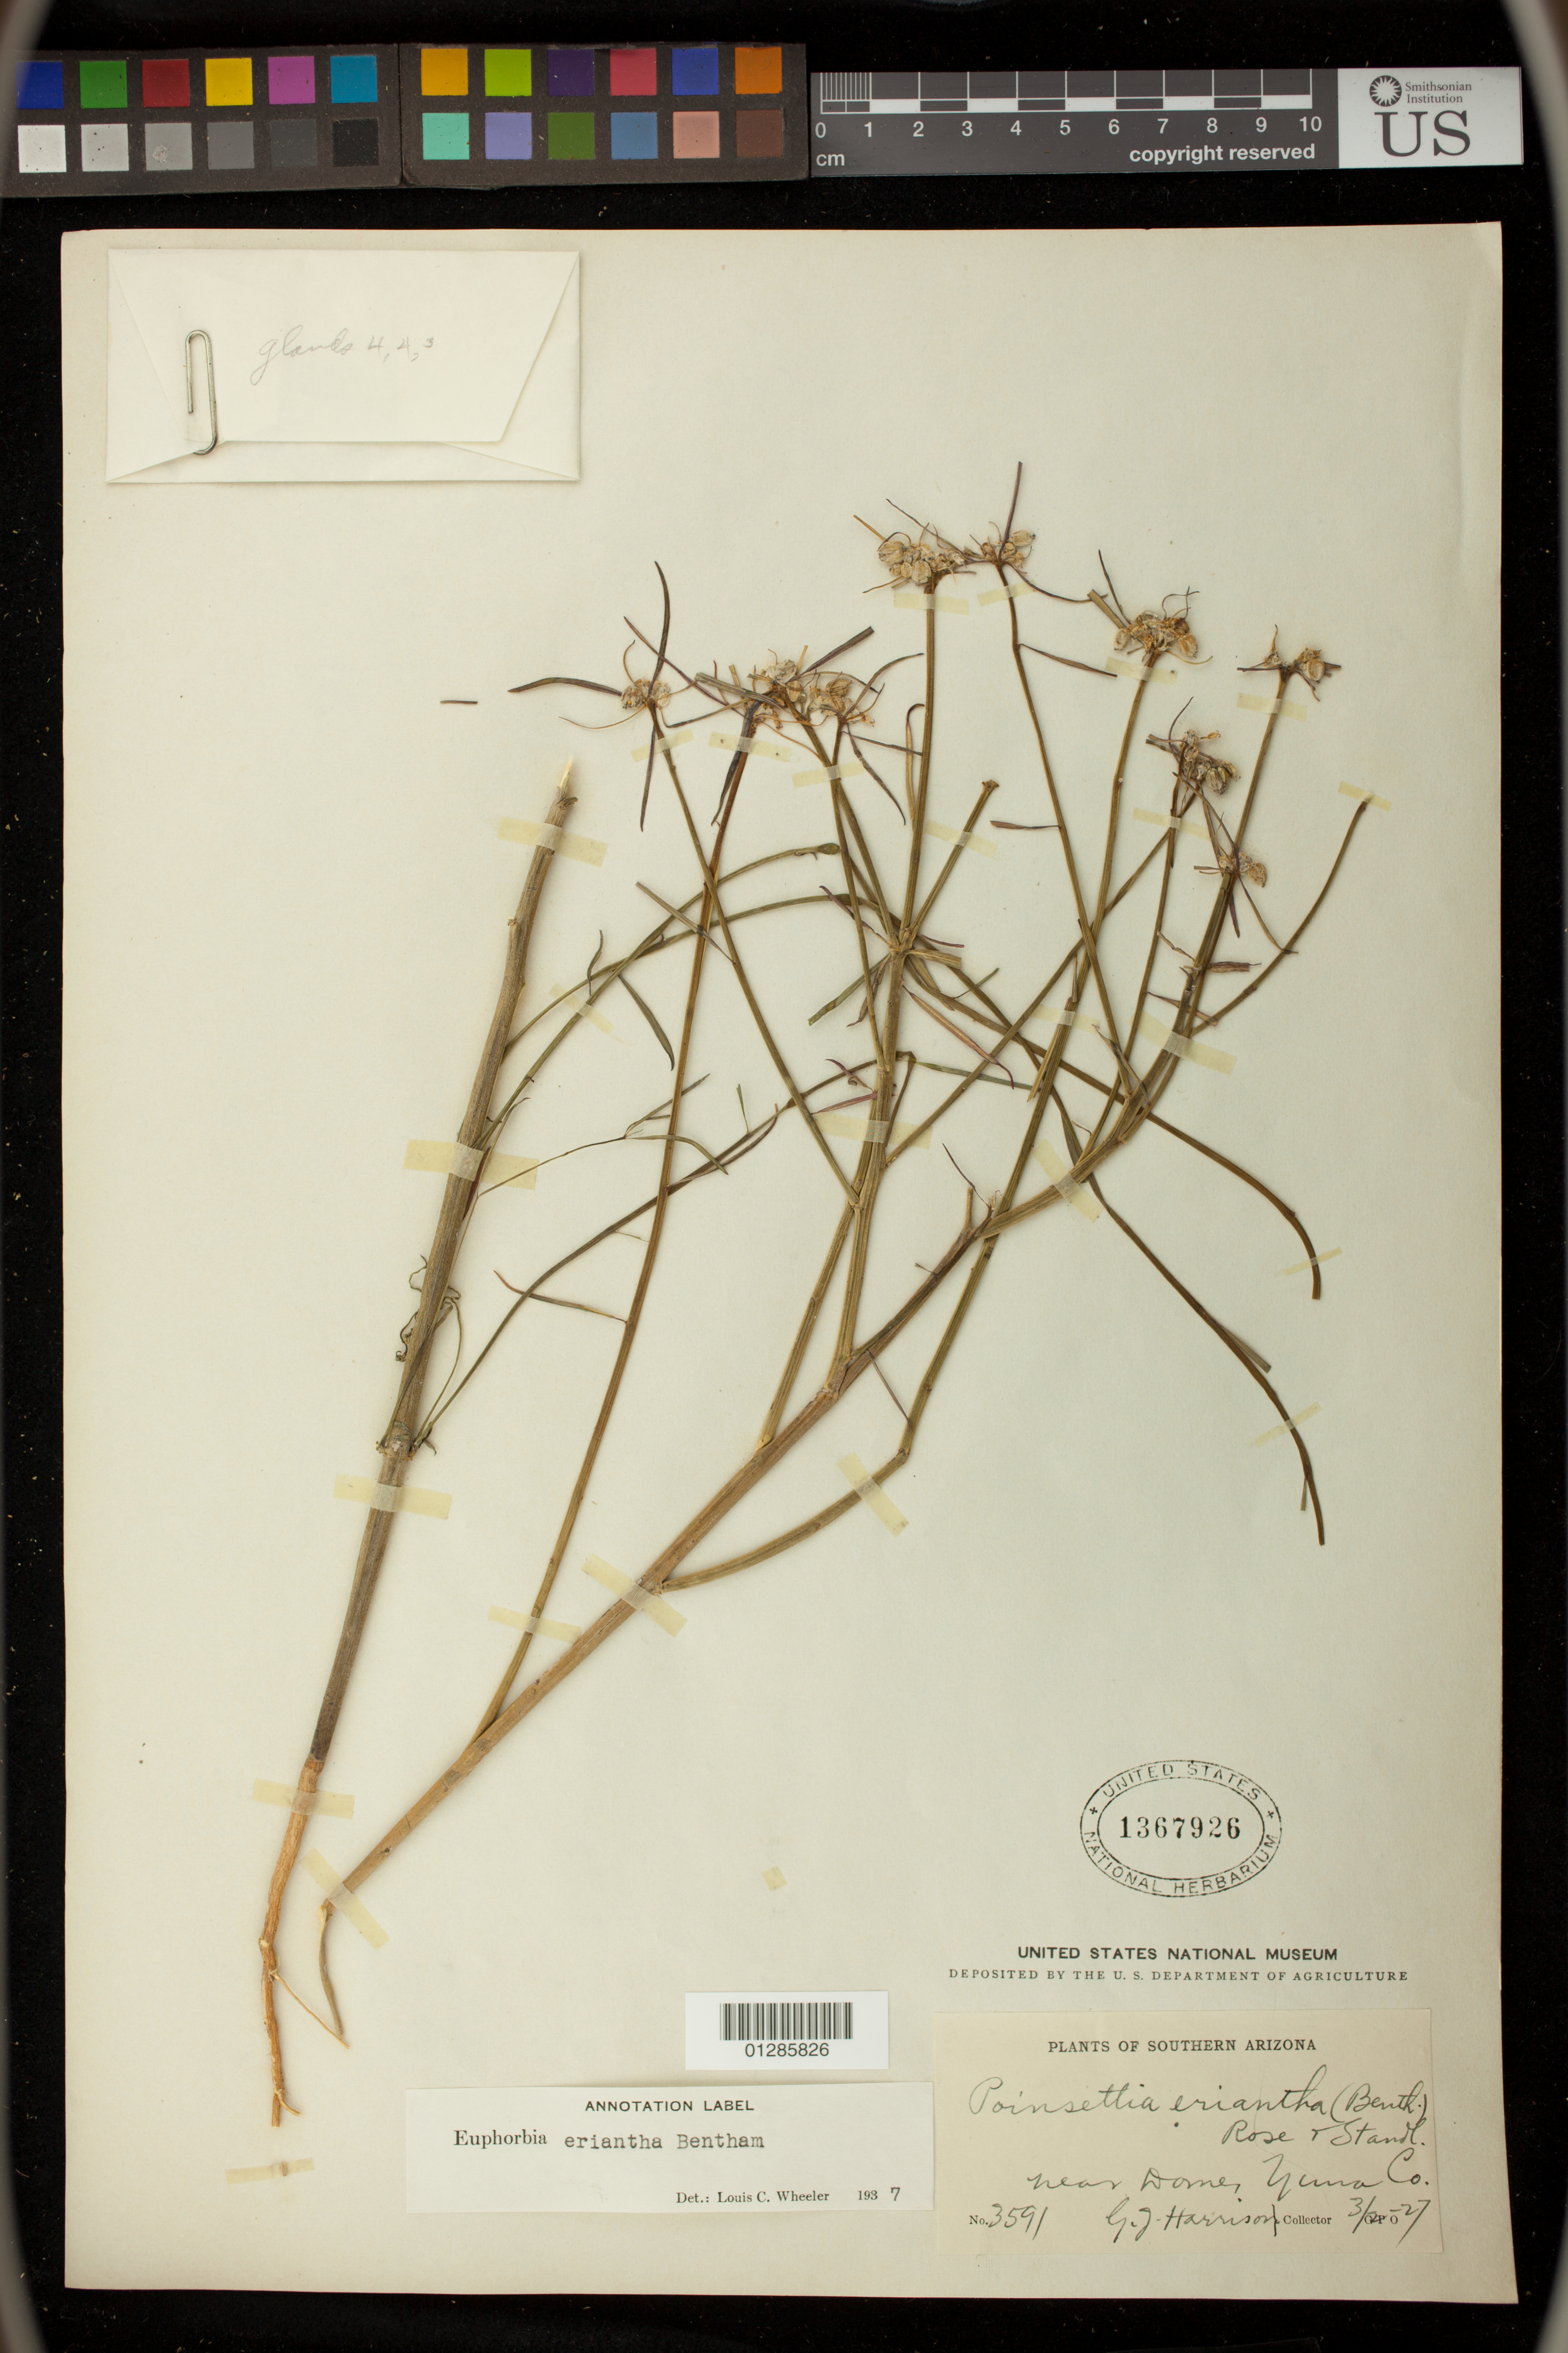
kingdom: Plantae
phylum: Tracheophyta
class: Magnoliopsida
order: Malpighiales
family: Euphorbiaceae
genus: Euphorbia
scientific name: Euphorbia eriantha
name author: Benth.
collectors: G. J. Harrison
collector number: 3591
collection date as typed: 02 Mar 1927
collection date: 1927-03-02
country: United States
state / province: Arizona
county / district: Yuma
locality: Near Dome.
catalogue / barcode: US 1367926